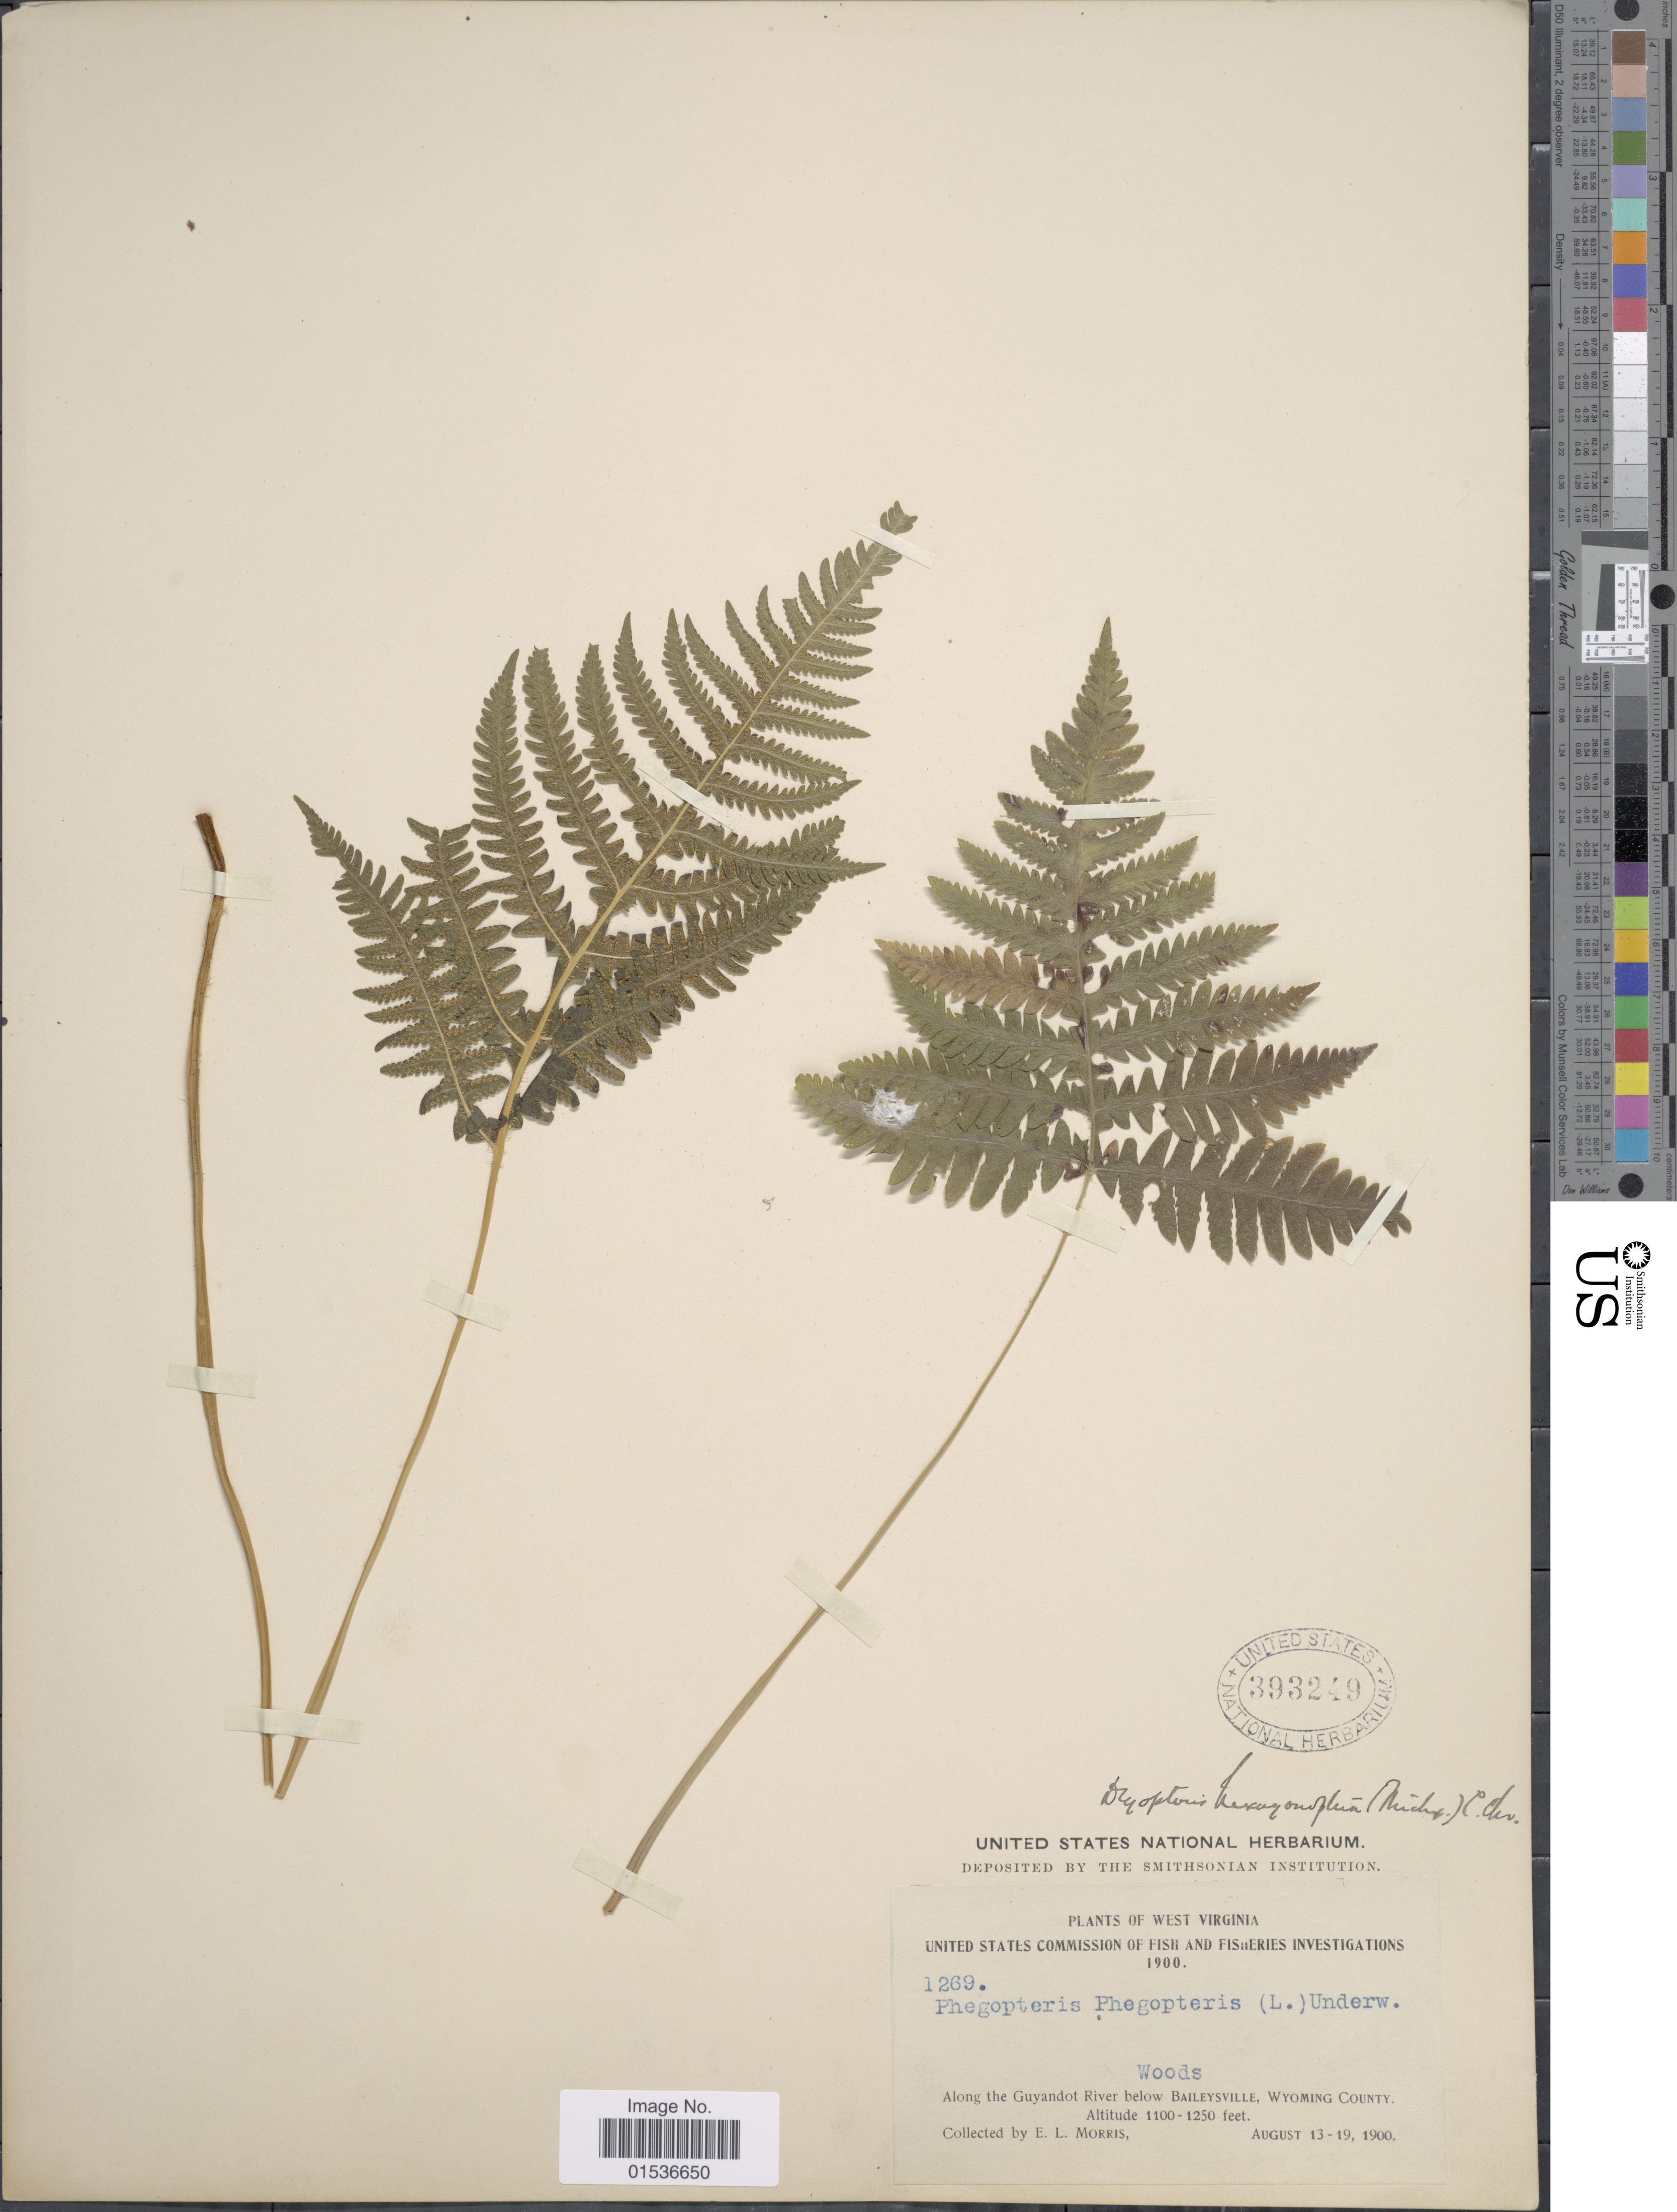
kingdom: Plantae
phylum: Tracheophyta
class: Polypodiopsida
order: Polypodiales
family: Thelypteridaceae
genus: Phegopteris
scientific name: Phegopteris hexagonoptera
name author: (Michx.) Fée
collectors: E. Morris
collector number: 1269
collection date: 1900-08-13/1900-08-19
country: United States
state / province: West Virginia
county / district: Wyoming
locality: West Virginia. Along the Guyandot River below Baileysville, Wyoming County.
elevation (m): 335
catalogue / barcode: US 393249